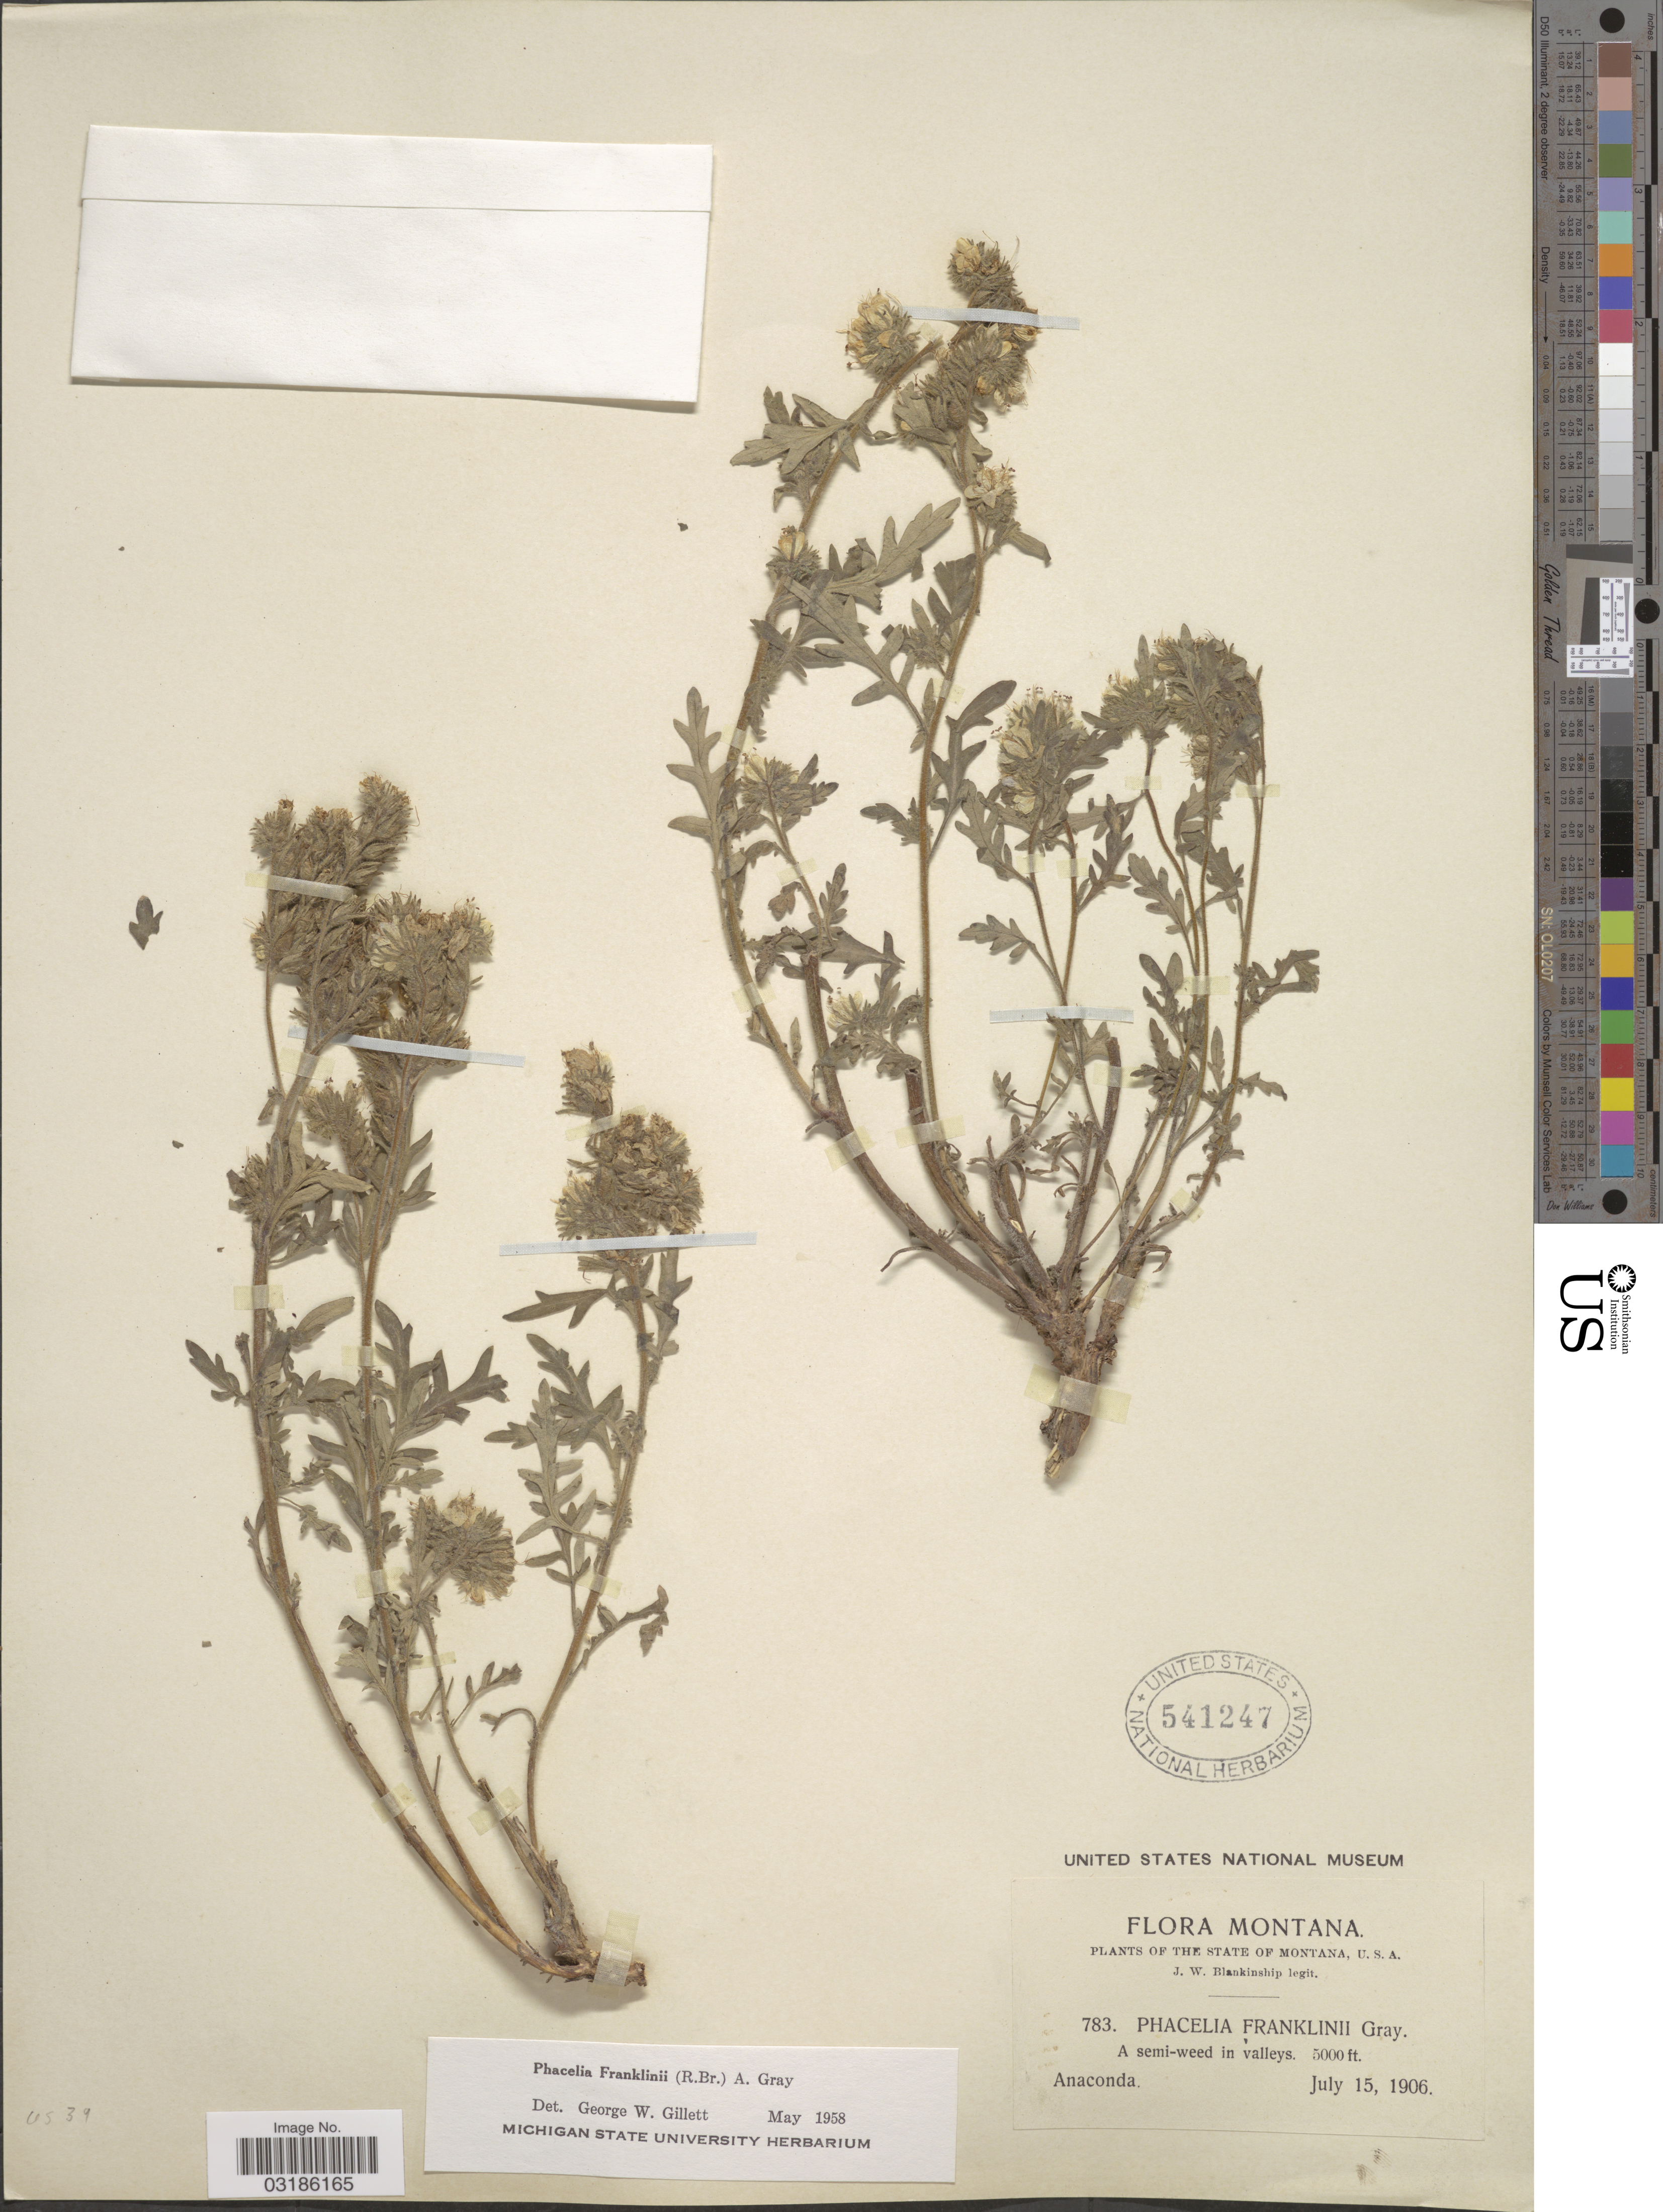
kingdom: Plantae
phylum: Tracheophyta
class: Magnoliopsida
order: Boraginales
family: Hydrophyllaceae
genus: Phacelia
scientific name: Phacelia franklinii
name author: Nutt.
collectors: J. W. Blankinship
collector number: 783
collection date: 1906-07-15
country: United States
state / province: Montana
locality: A semi-weed valleys. Anaconda.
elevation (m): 1524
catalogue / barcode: US 541247